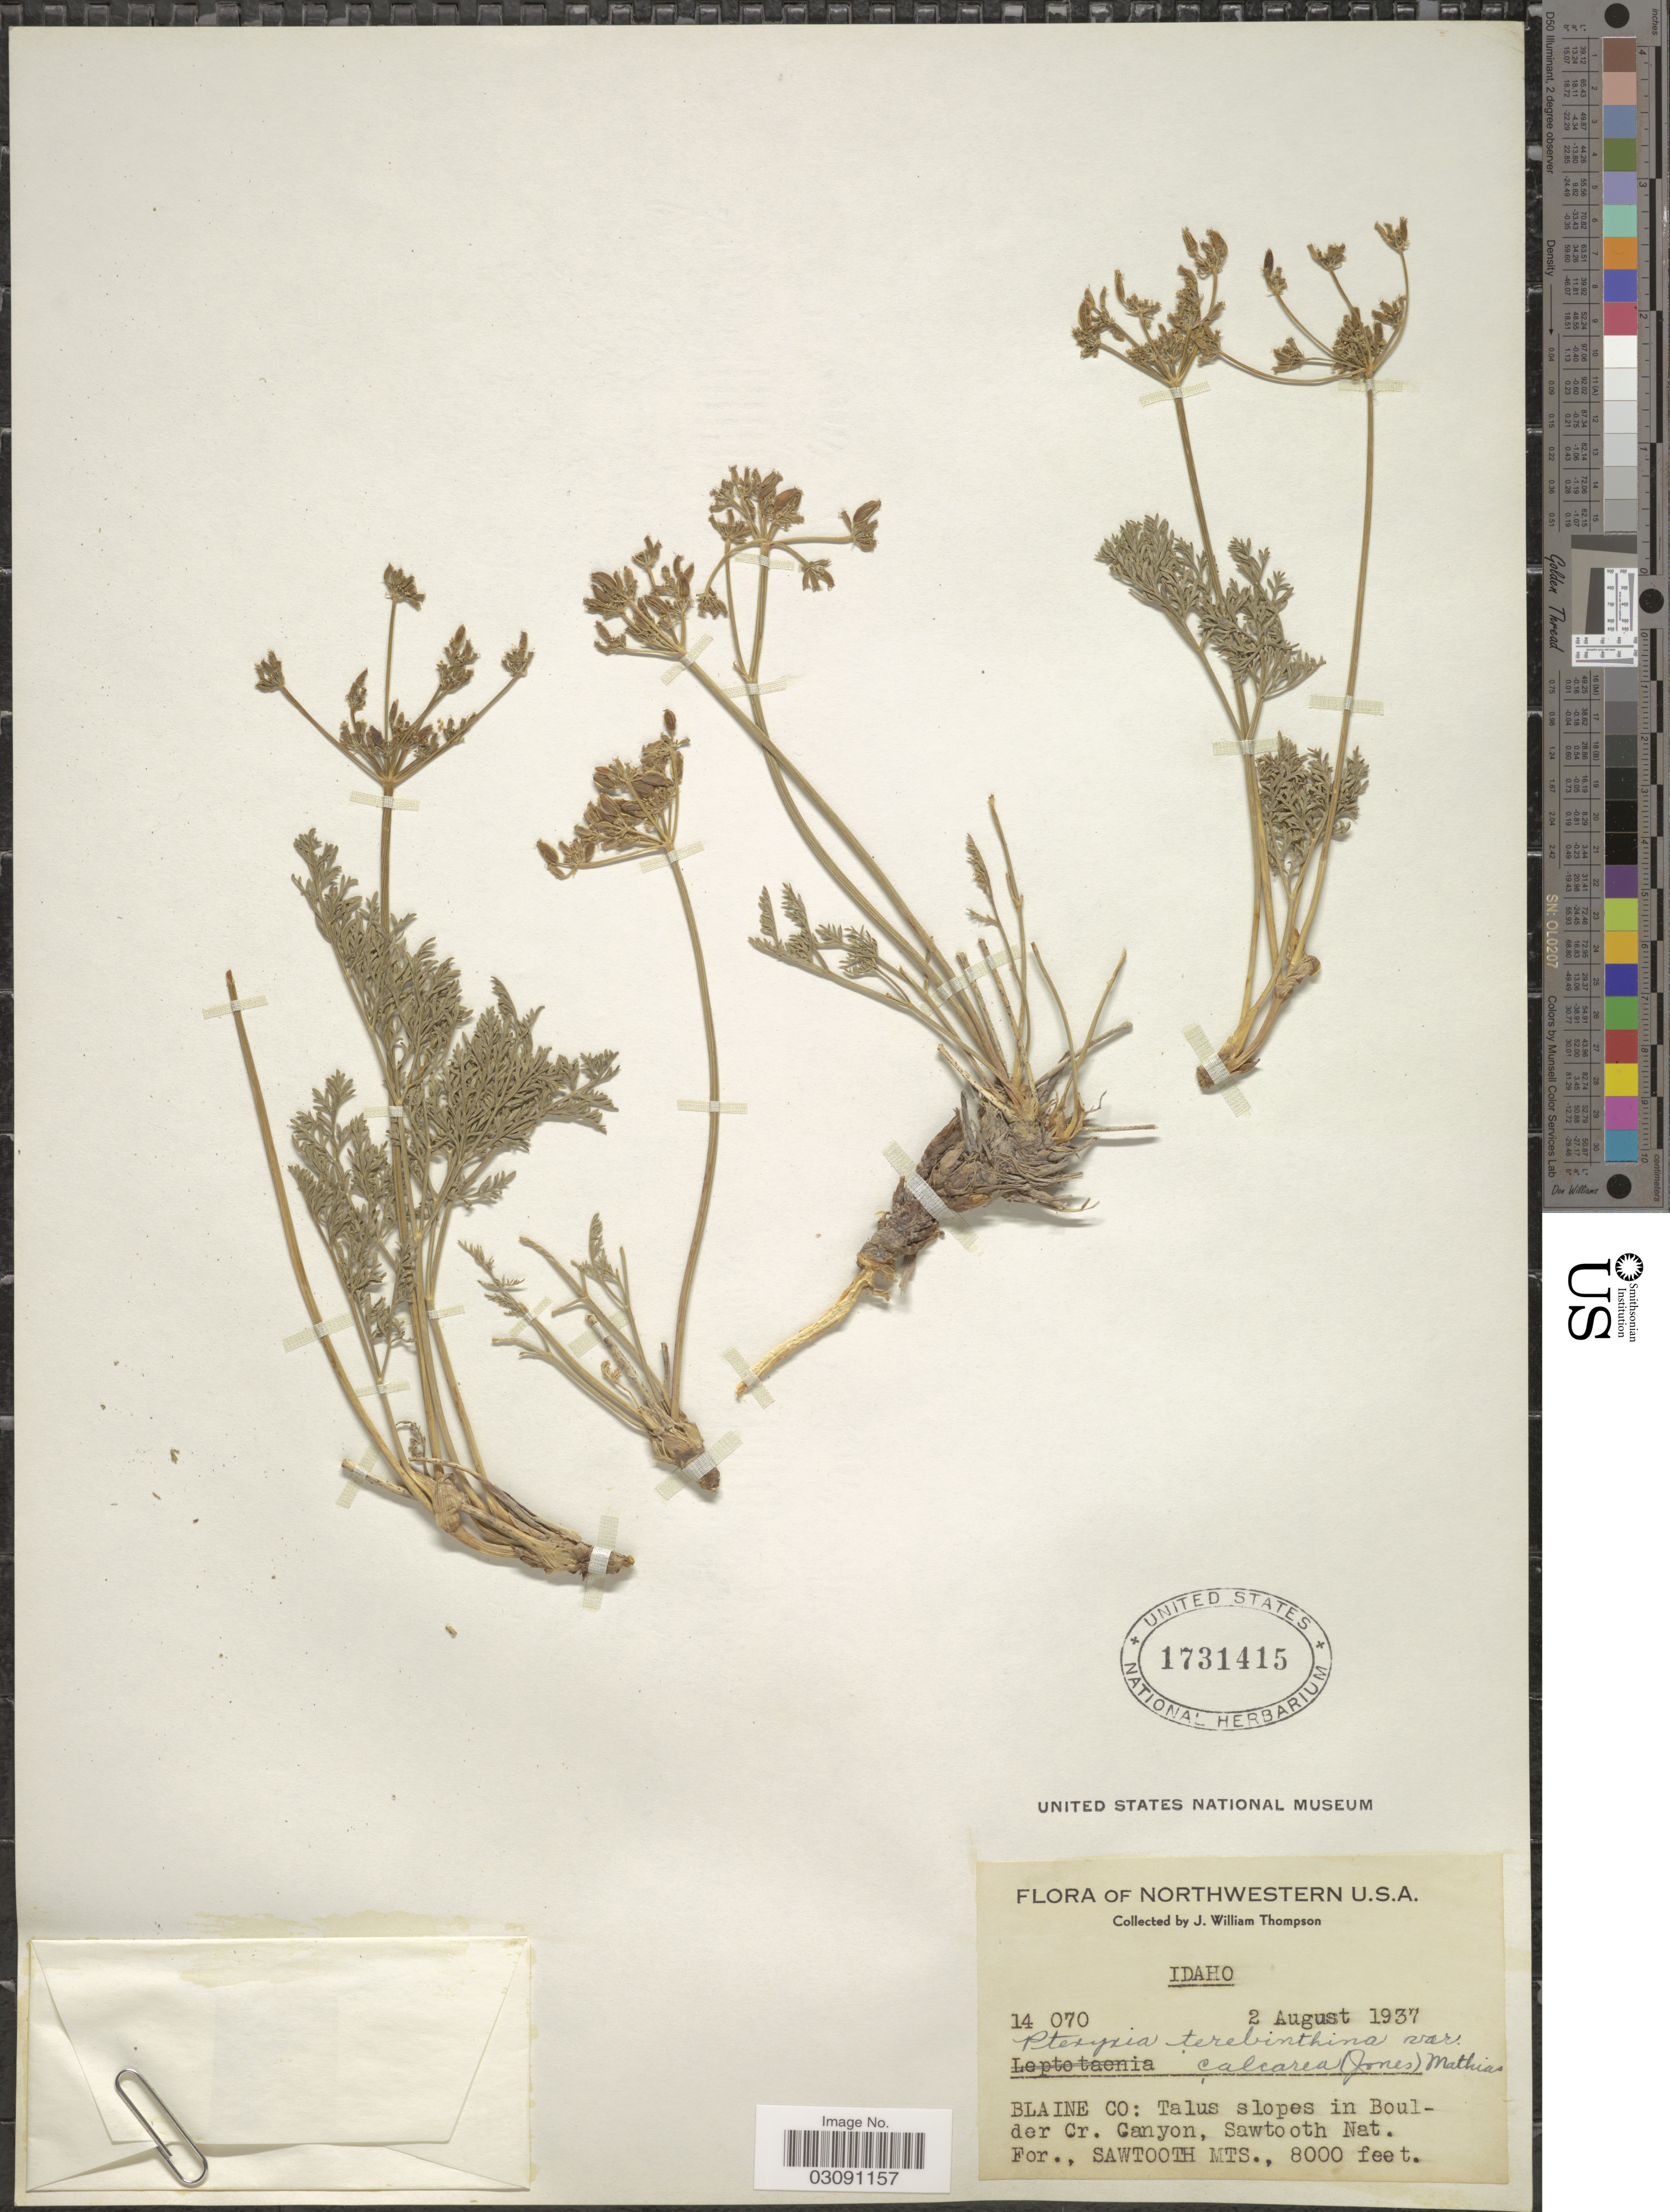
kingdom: Plantae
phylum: Tracheophyta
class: Magnoliopsida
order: Apiales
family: Apiaceae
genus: Pteryxia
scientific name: Pteryxia terebinthina var. calcarea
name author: (M.E. Jones) Mathias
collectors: J. W. Thompson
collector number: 14070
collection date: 1937-08-02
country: United States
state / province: Idaho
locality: Northwestern U.S.A., Blaine Co: Talus slopes in Boulder Cr. Canyon, Sawtooth Nat. For., Sawtooth Mts.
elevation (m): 2438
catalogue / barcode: US 1731415